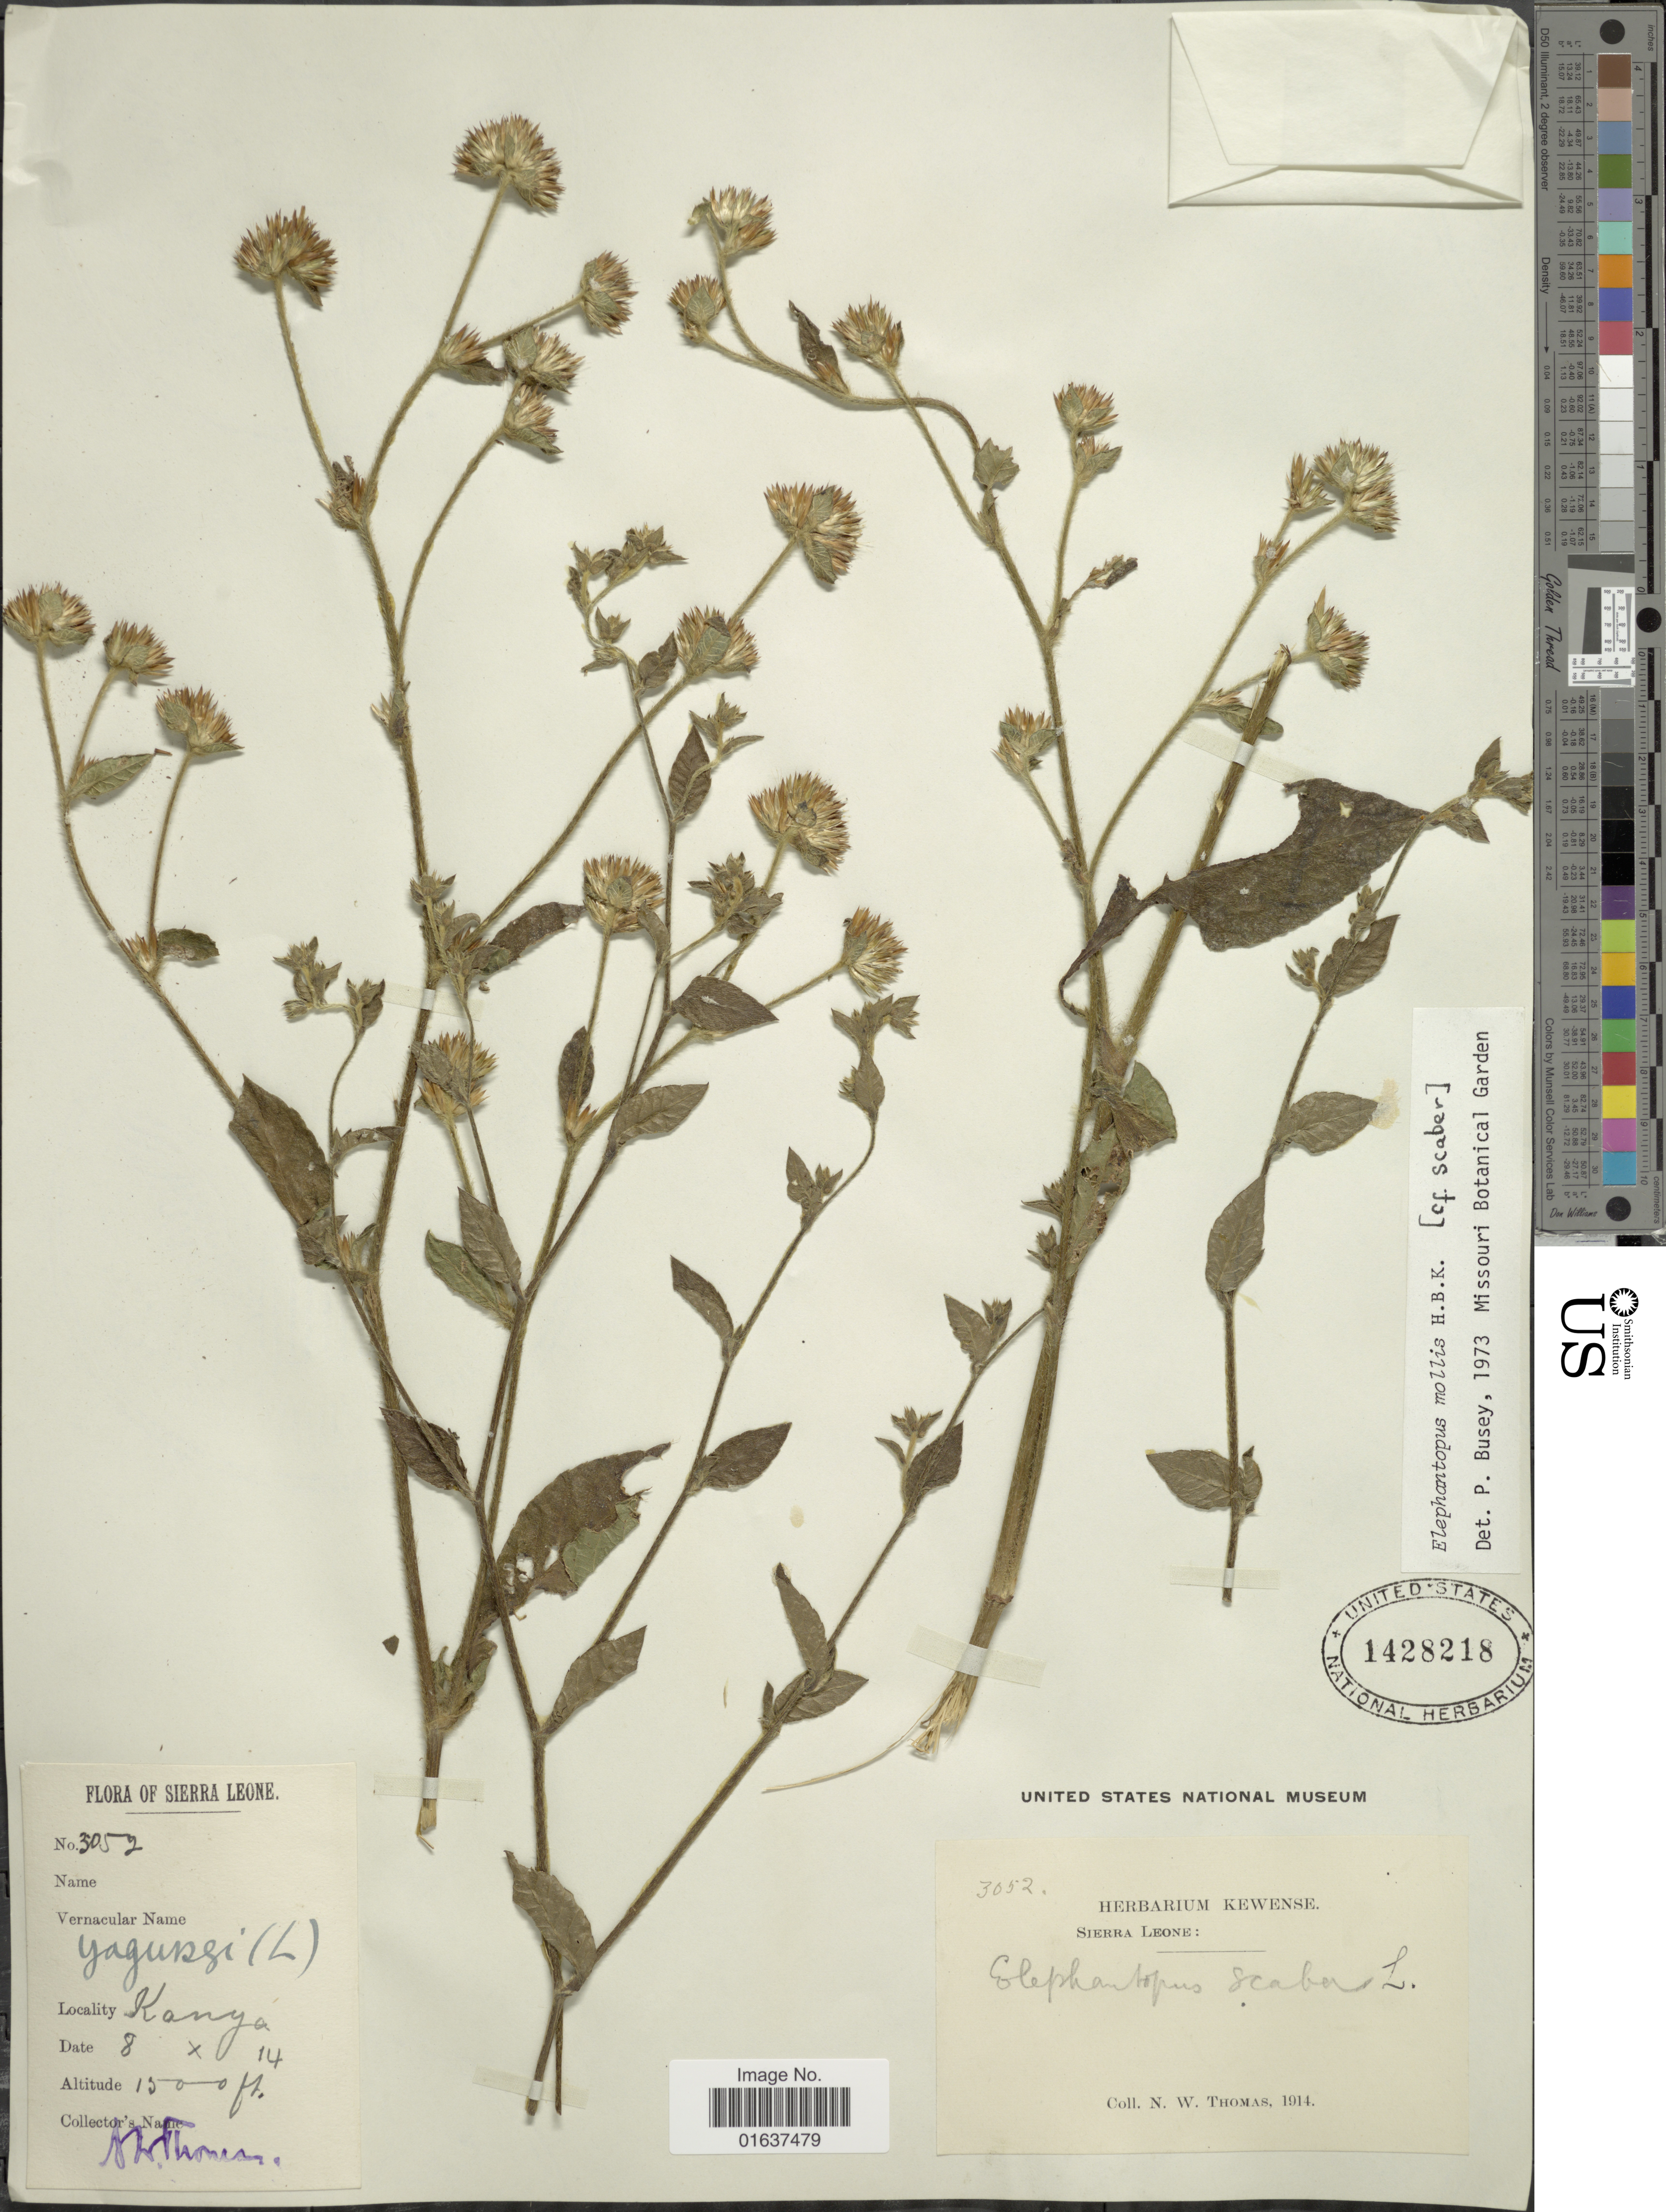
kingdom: Plantae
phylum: Tracheophyta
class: Magnoliopsida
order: Asterales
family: Asteraceae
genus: Elephantopus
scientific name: Elephantopus mollis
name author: Kunth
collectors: N. Thomas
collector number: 3052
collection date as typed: Transcribed d/m/y: 8/10/14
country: Sierra Leone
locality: Sierra Leone. Kanya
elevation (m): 457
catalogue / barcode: US 1428218